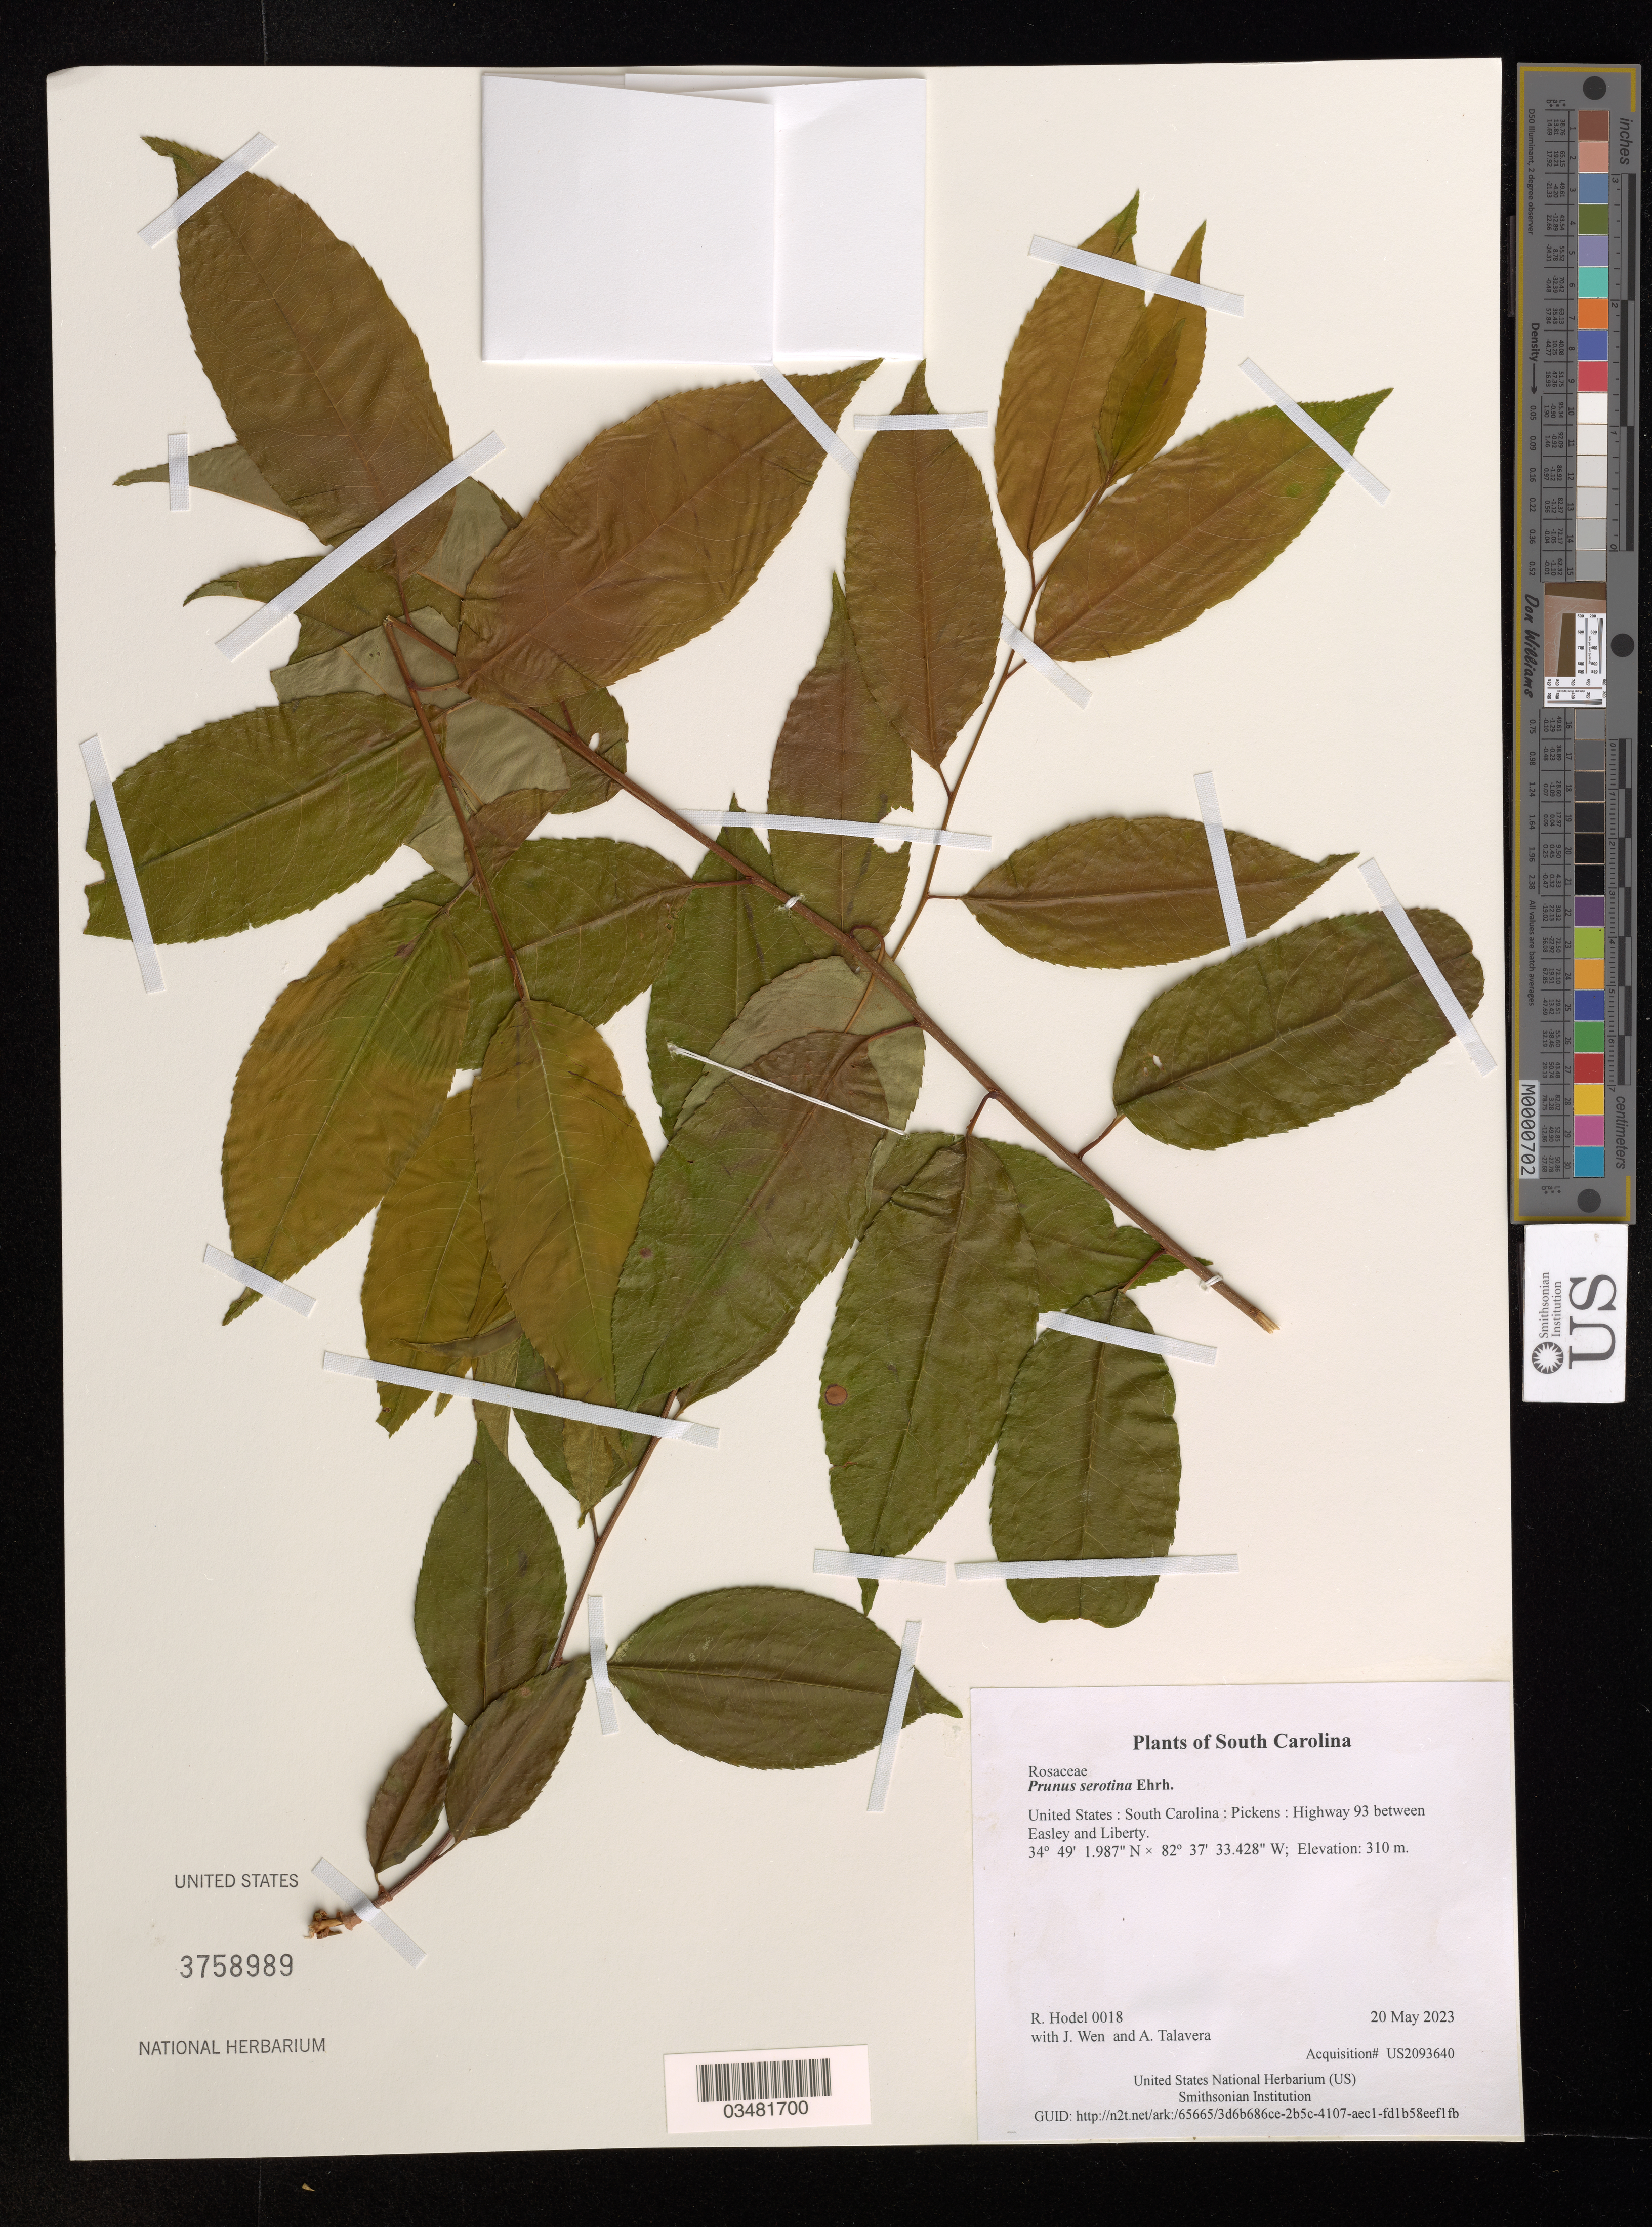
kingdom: Plantae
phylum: Tracheophyta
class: Magnoliopsida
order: Rosales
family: Rosaceae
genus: Prunus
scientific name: Prunus serotina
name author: Ehrh.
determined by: Hodel, Richard G. J.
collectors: R. Hodel, J. Wen & A. Talavera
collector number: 0018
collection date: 2023-05-20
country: United States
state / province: South Carolina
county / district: Pickens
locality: Highway 93 between Easley and Liberty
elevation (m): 310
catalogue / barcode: US 8758989